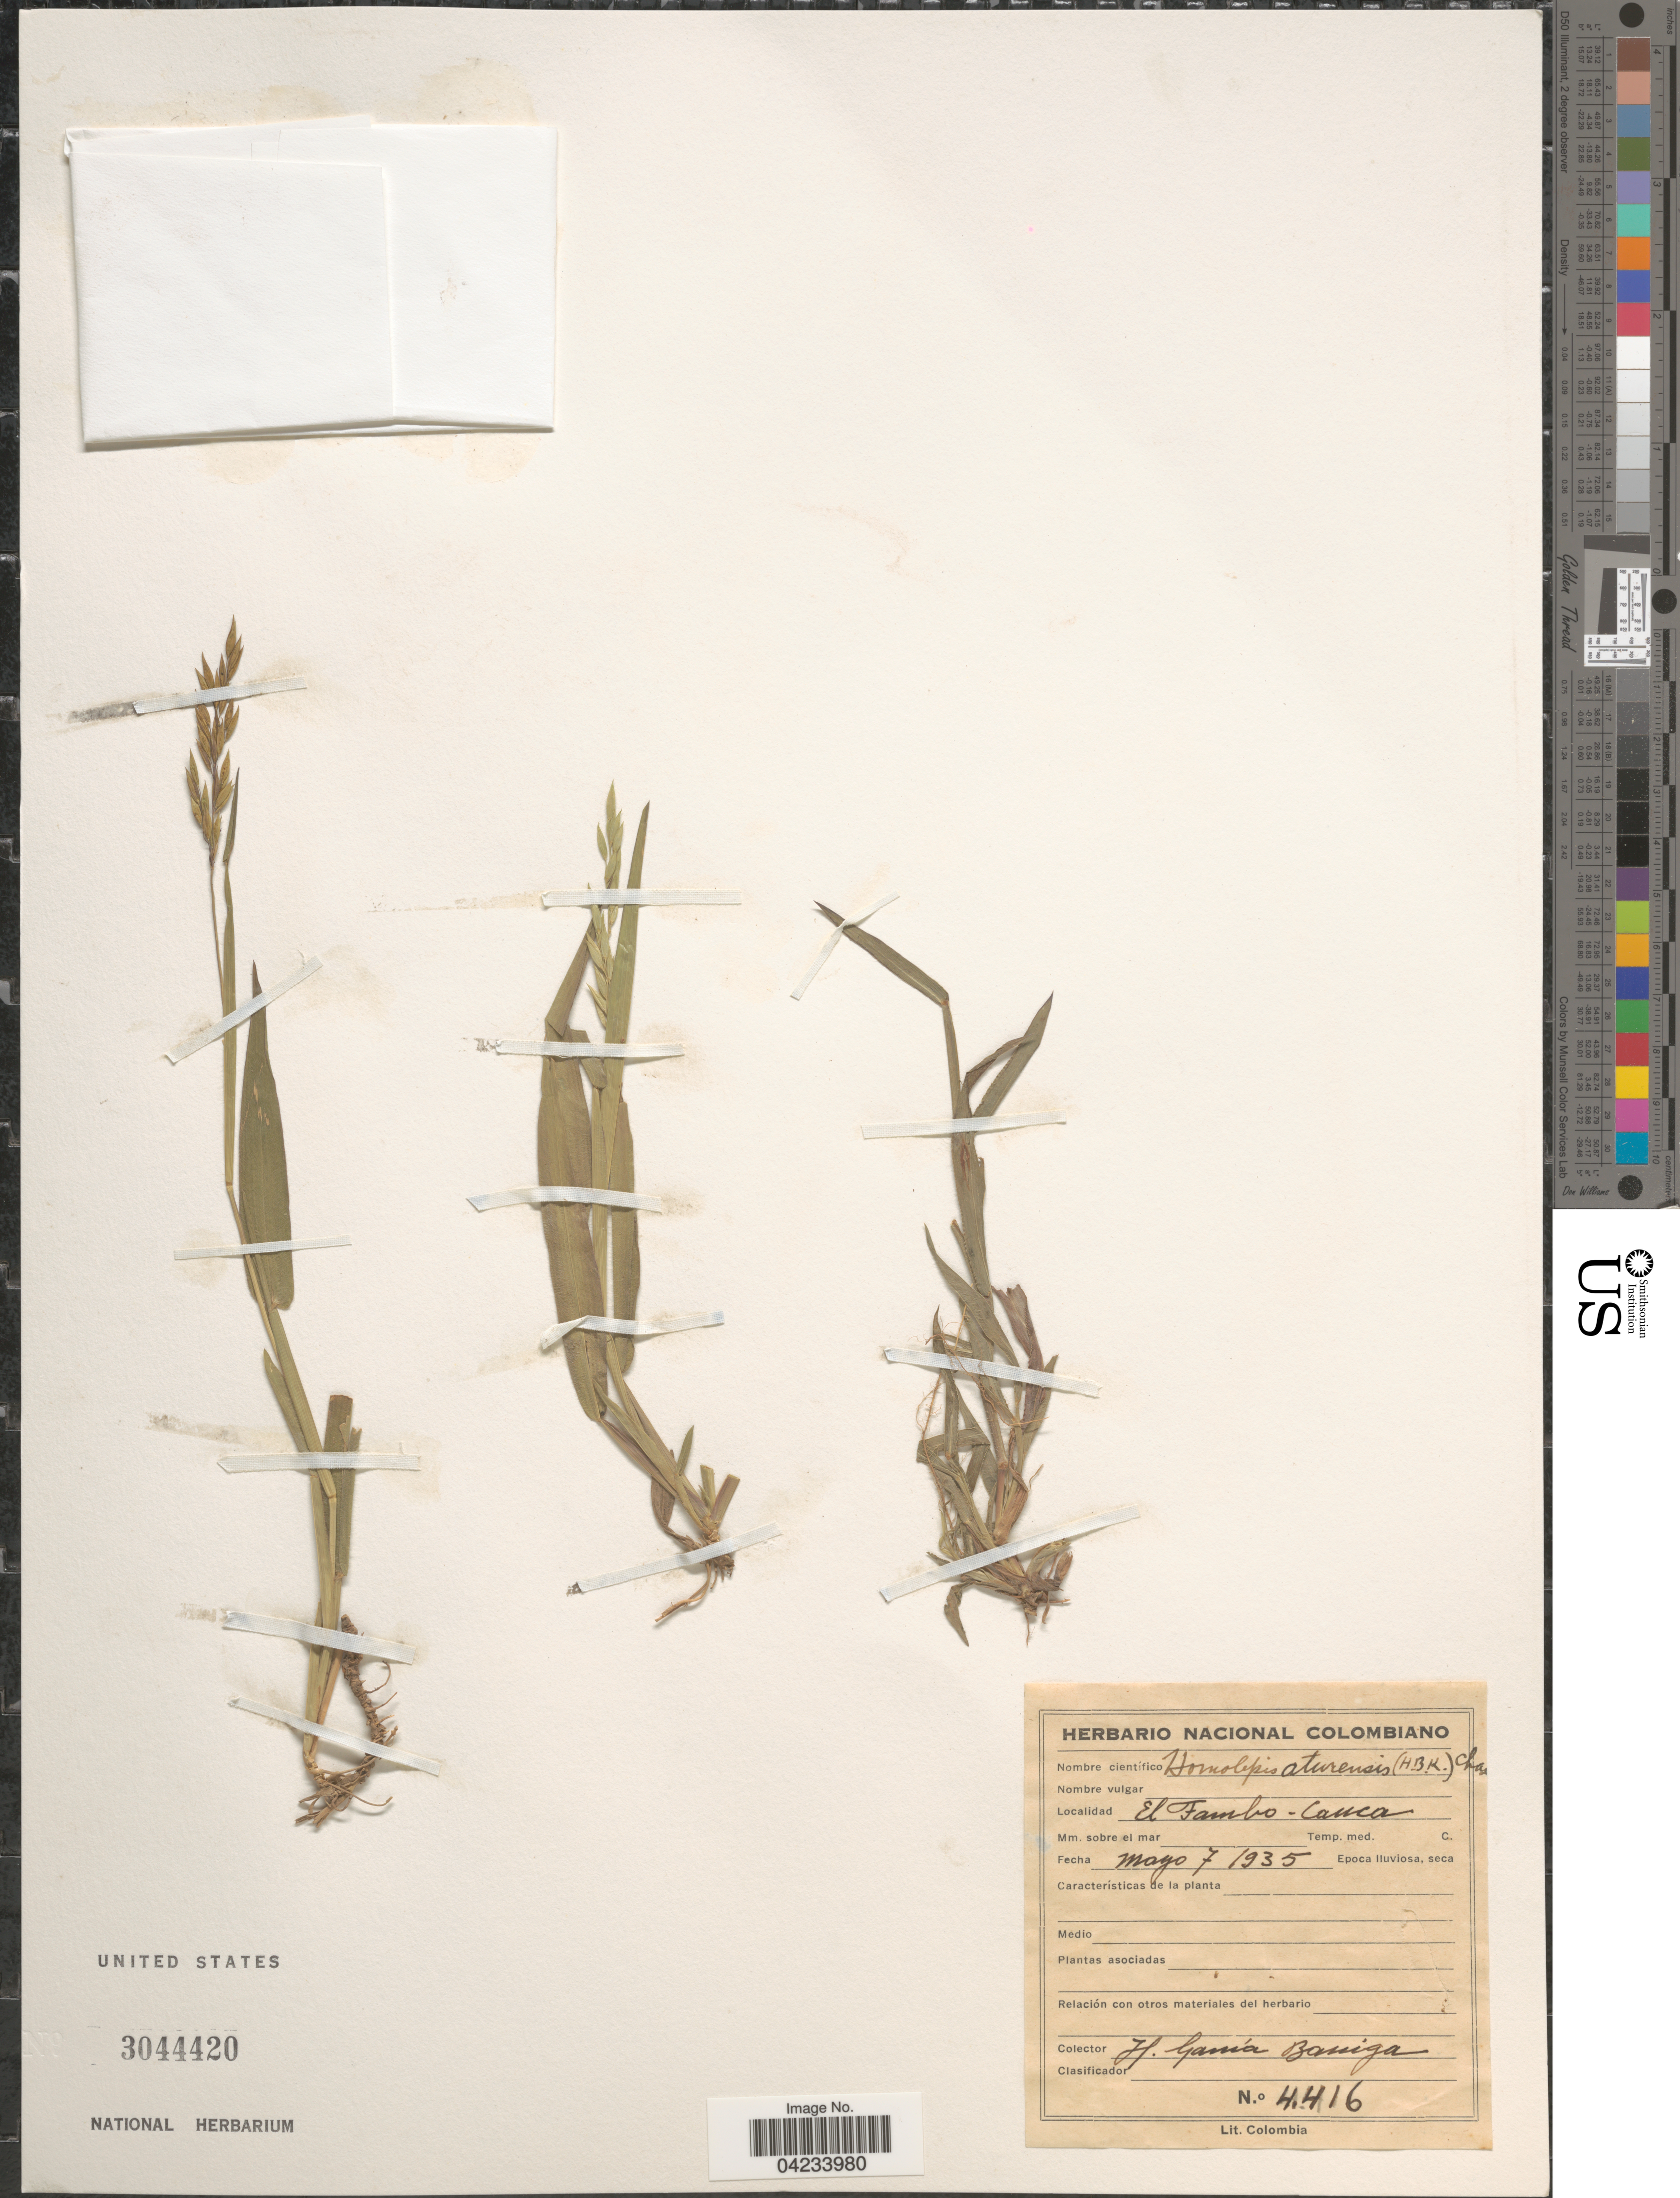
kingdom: Plantae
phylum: Tracheophyta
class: Liliopsida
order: Poales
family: Poaceae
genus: Homolepis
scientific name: Homolepis aturensis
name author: (Kunth) Chase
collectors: H. García Barriga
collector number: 4416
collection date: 1935-03-07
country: Colombia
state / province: Cauca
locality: El Tambo.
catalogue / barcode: US 3044420